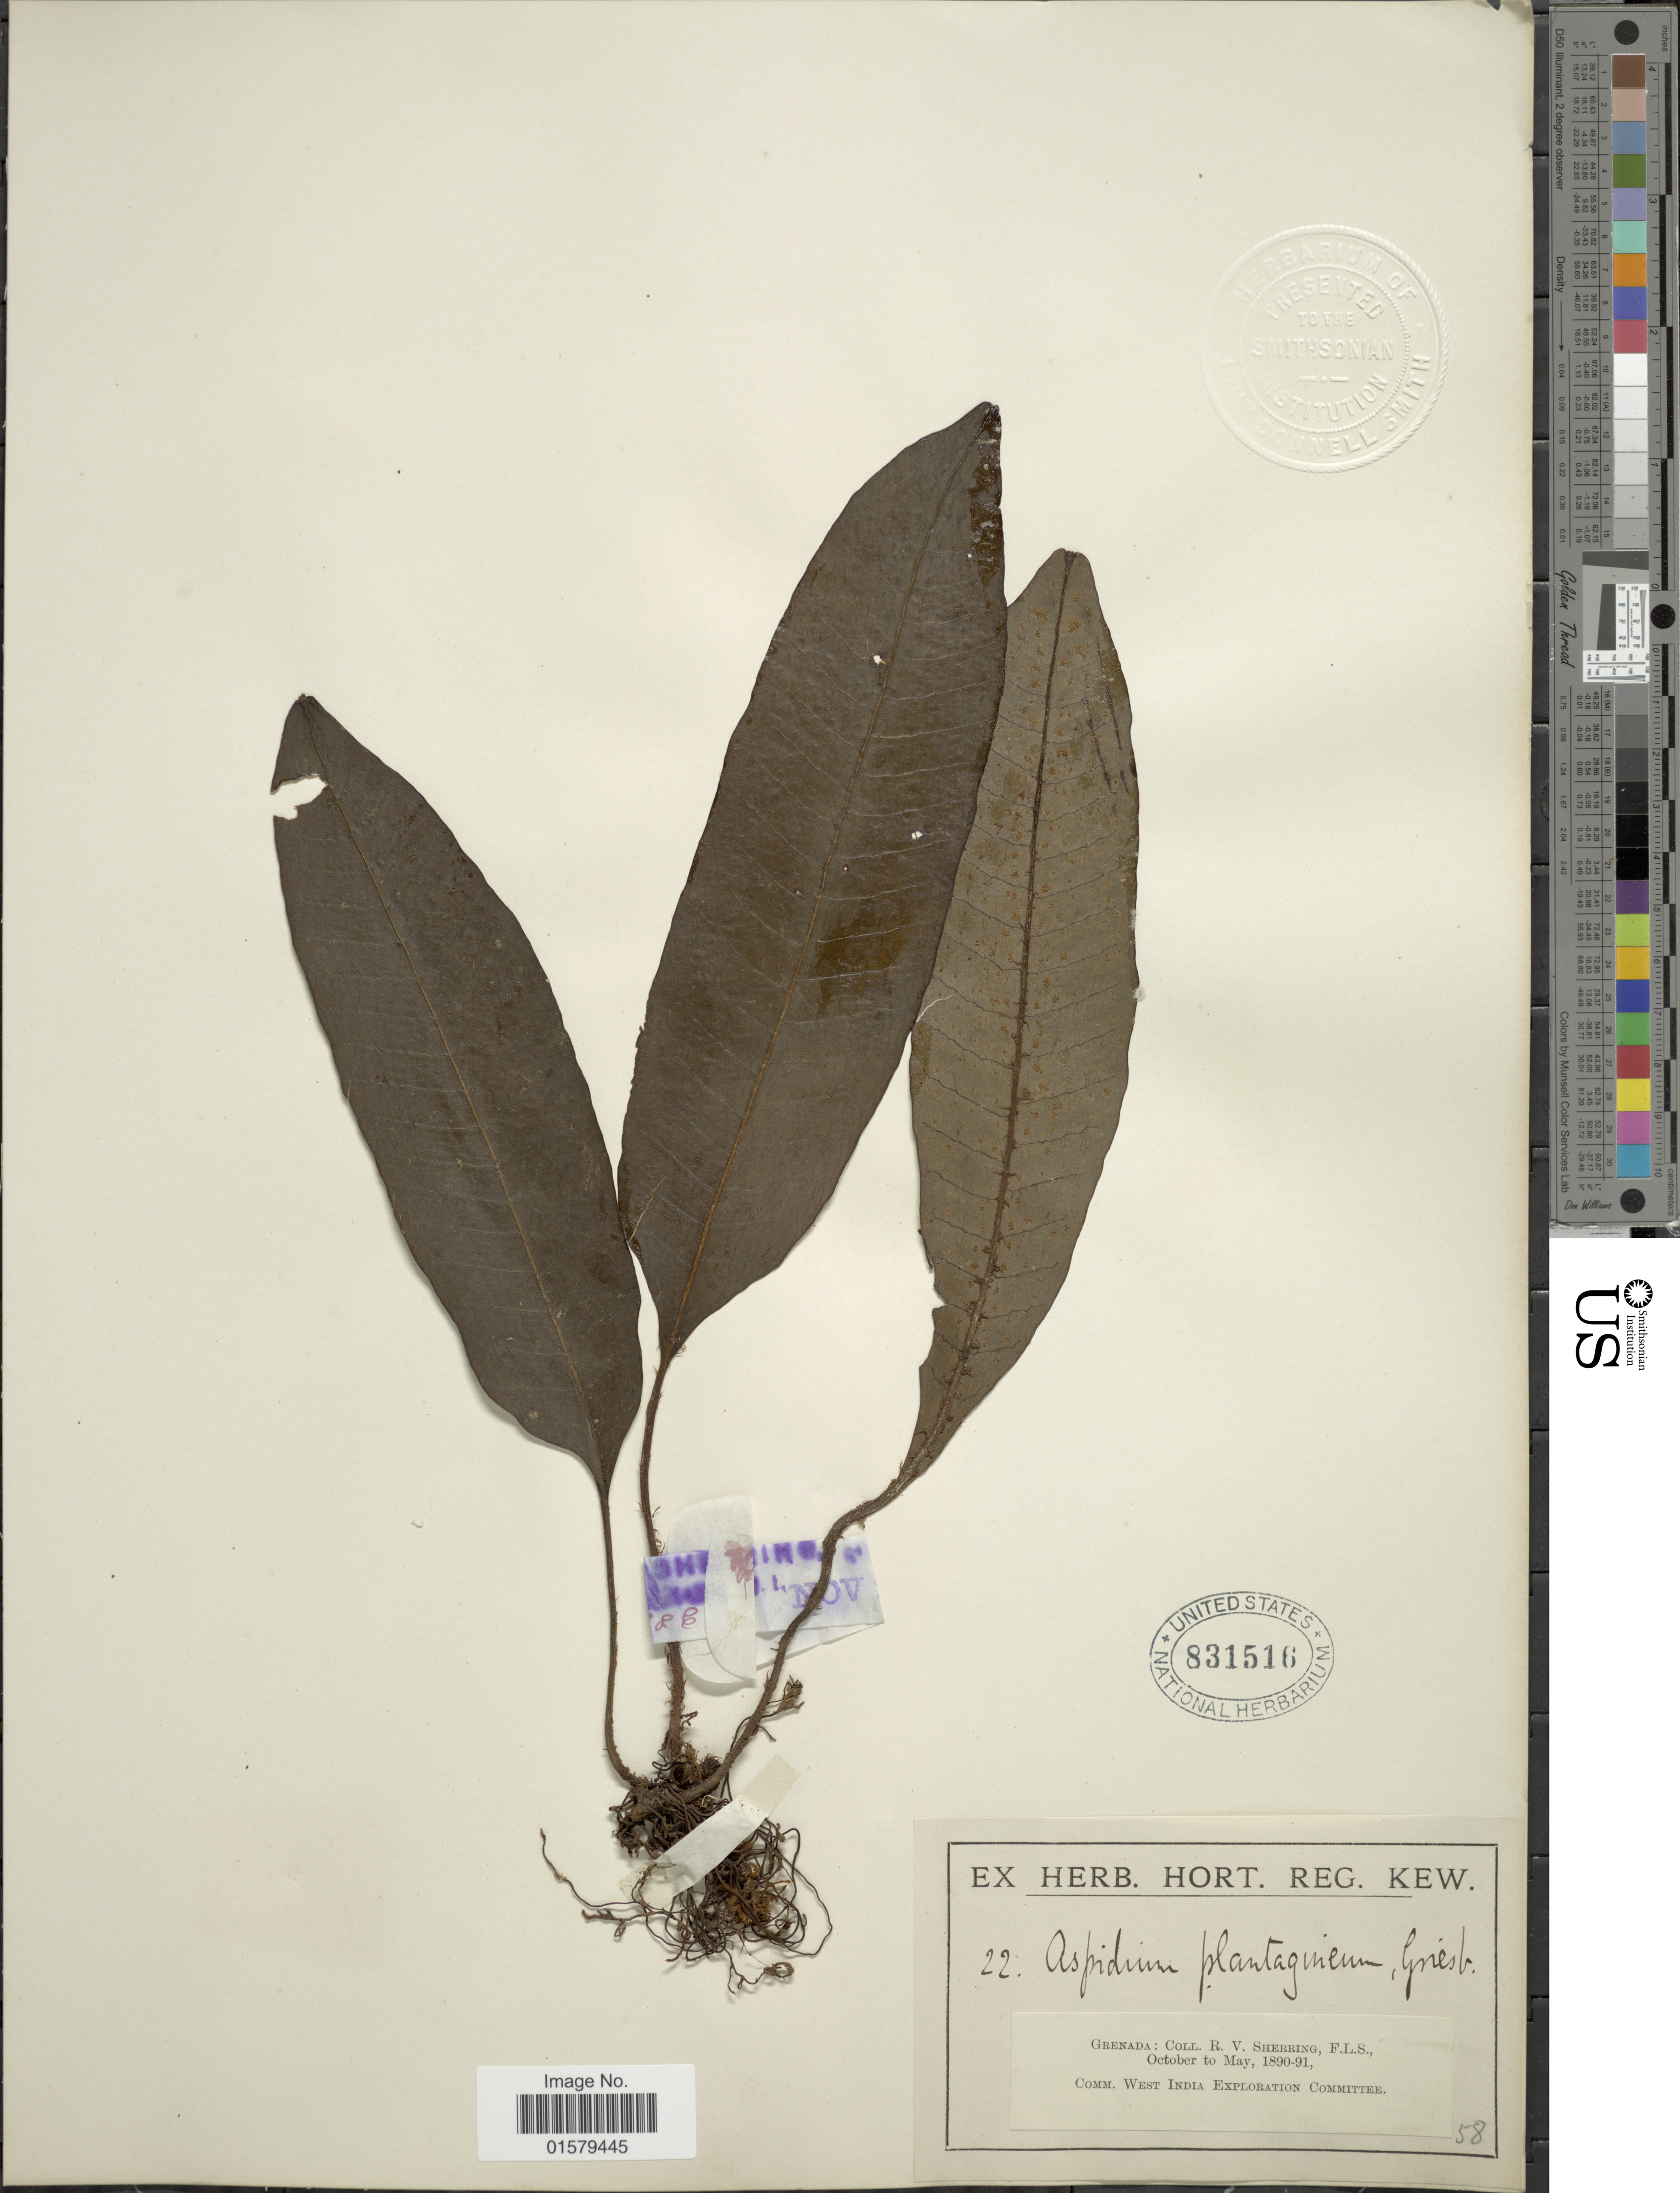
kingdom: Plantae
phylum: Tracheophyta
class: Polypodiopsida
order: Polypodiales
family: Tectariaceae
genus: Tectaria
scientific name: Tectaria plantaginea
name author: (Jacq.) Maxon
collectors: R. Sherring & F.L.S.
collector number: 22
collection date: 1890-10/1891-05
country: Grenada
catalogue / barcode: US 831516